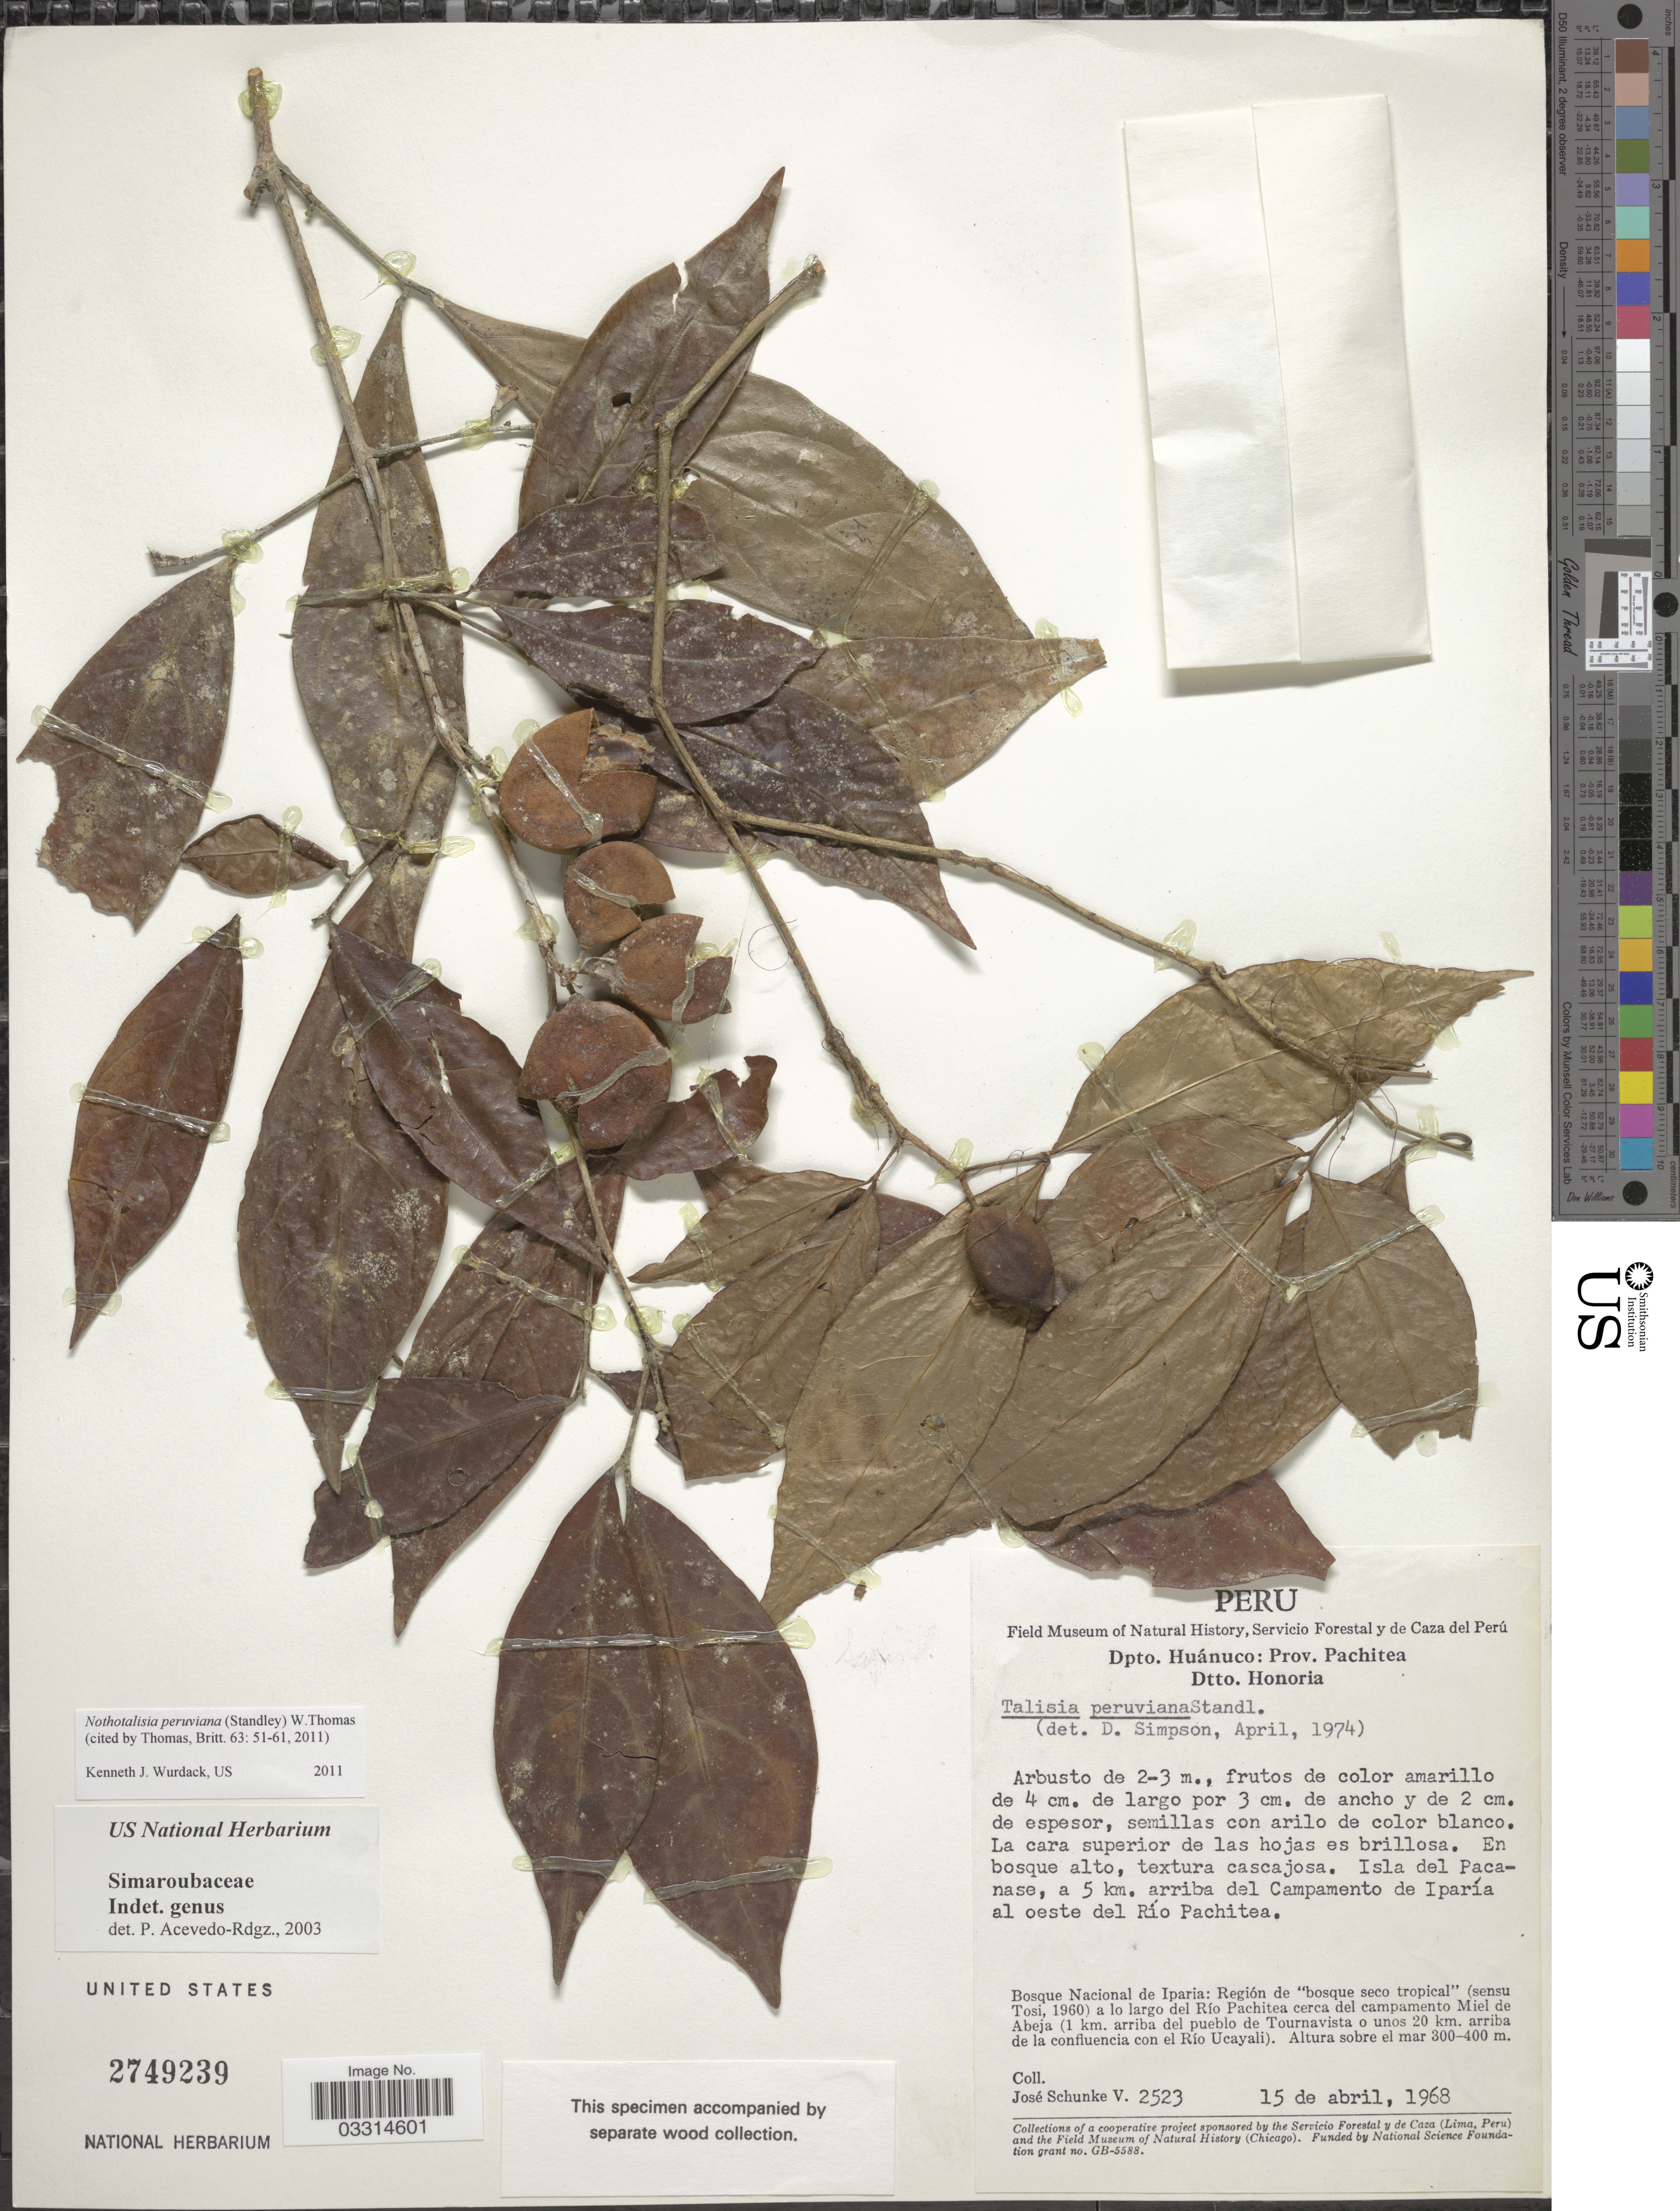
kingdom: Plantae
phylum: Tracheophyta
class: Magnoliopsida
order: Picramniales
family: Picramniaceae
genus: Nothotalisia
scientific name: Nothotalisia peruviana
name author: (Standl.) W.W. Thomas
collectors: J. Schunke Vigo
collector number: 2523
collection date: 1968-04-15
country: Peru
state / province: Huánuco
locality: Dpto. Huánuco: Prov. Pachitea. Dtto. Honoria. Isla del Pacanase, a 5 km. arriba del Campamento de Iparía al oeste del Río Pachitea. Bosque Nacional de Iparia: Región de "bosque seco tropical" (sensu Tosi, 1960) a lo largo del Río Pachitea cerca del campamento Miel de Abeja (1 km. arriba del pueblo de Tournavista o unos 20 km. arriba de la confluencia con el Río Ucayali).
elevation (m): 300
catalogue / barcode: US 2749239